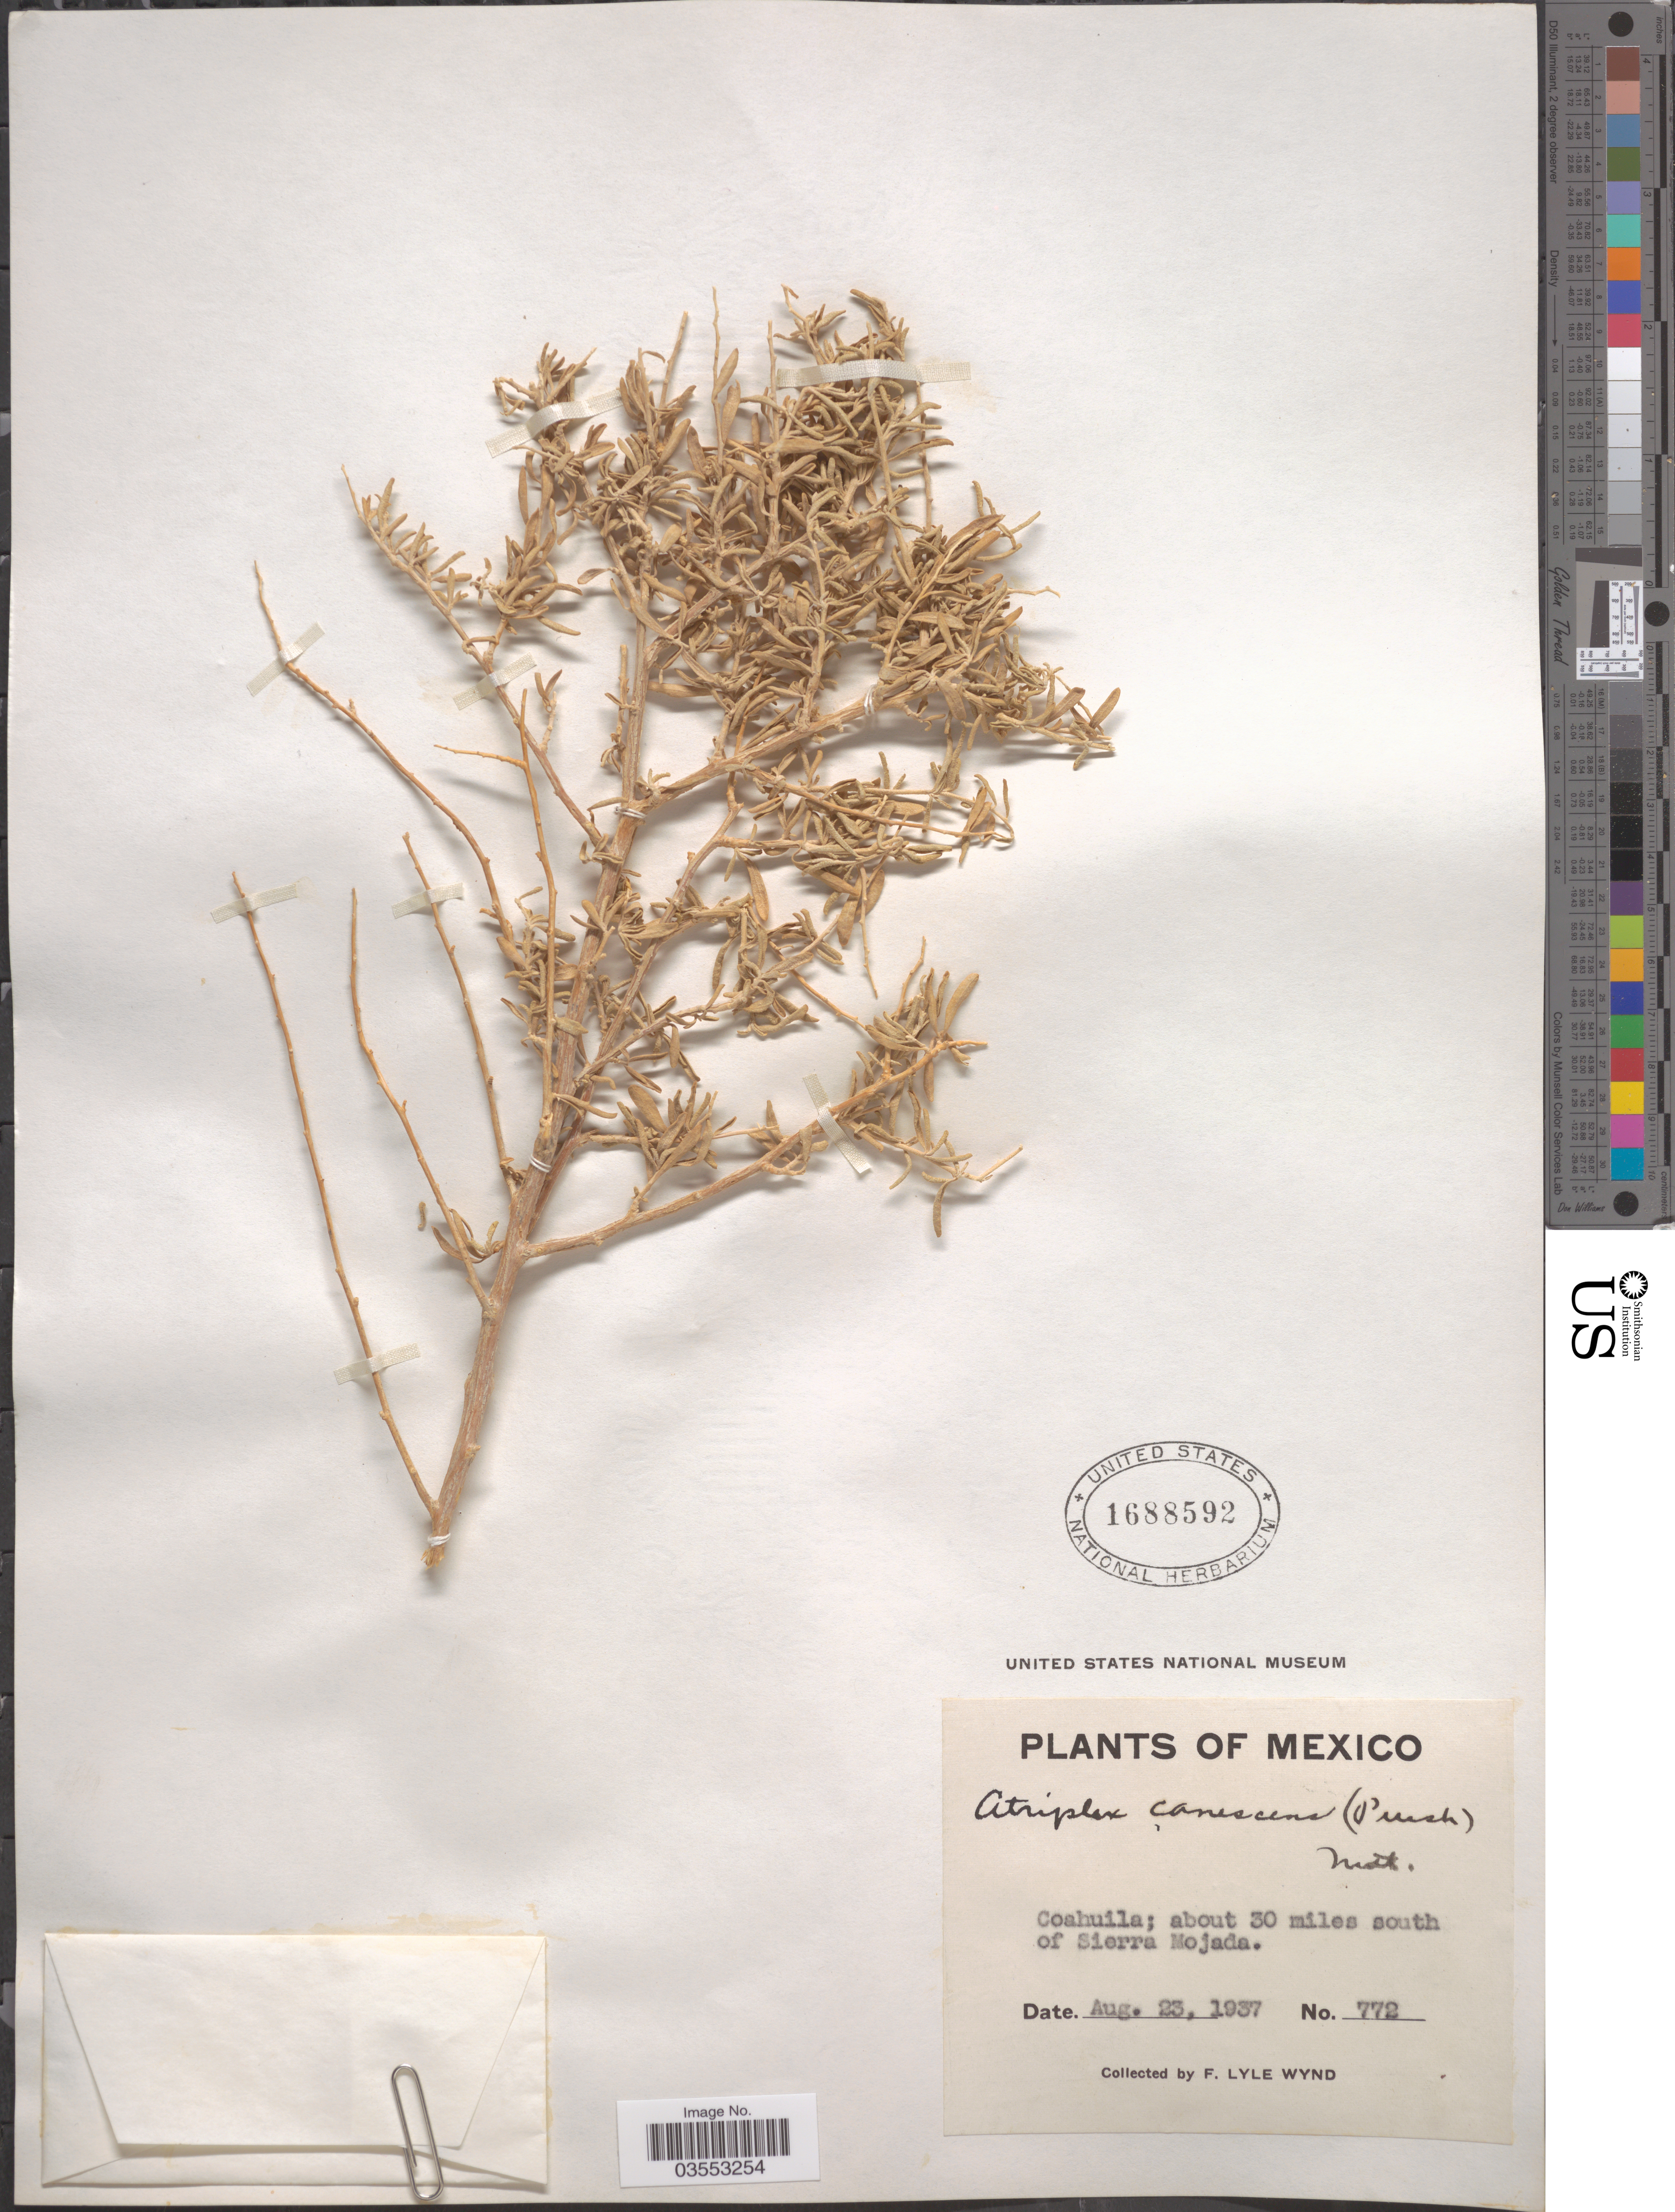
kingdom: Plantae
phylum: Tracheophyta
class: Magnoliopsida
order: Caryophyllales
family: Amaranthaceae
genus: Atriplex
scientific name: Atriplex canescens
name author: (Pursh) Nutt.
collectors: F. L. Wynd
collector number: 772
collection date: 1937-08-23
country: Mexico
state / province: Coahuila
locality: About 30 miles south of Sierra Mojada.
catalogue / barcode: US 1688592